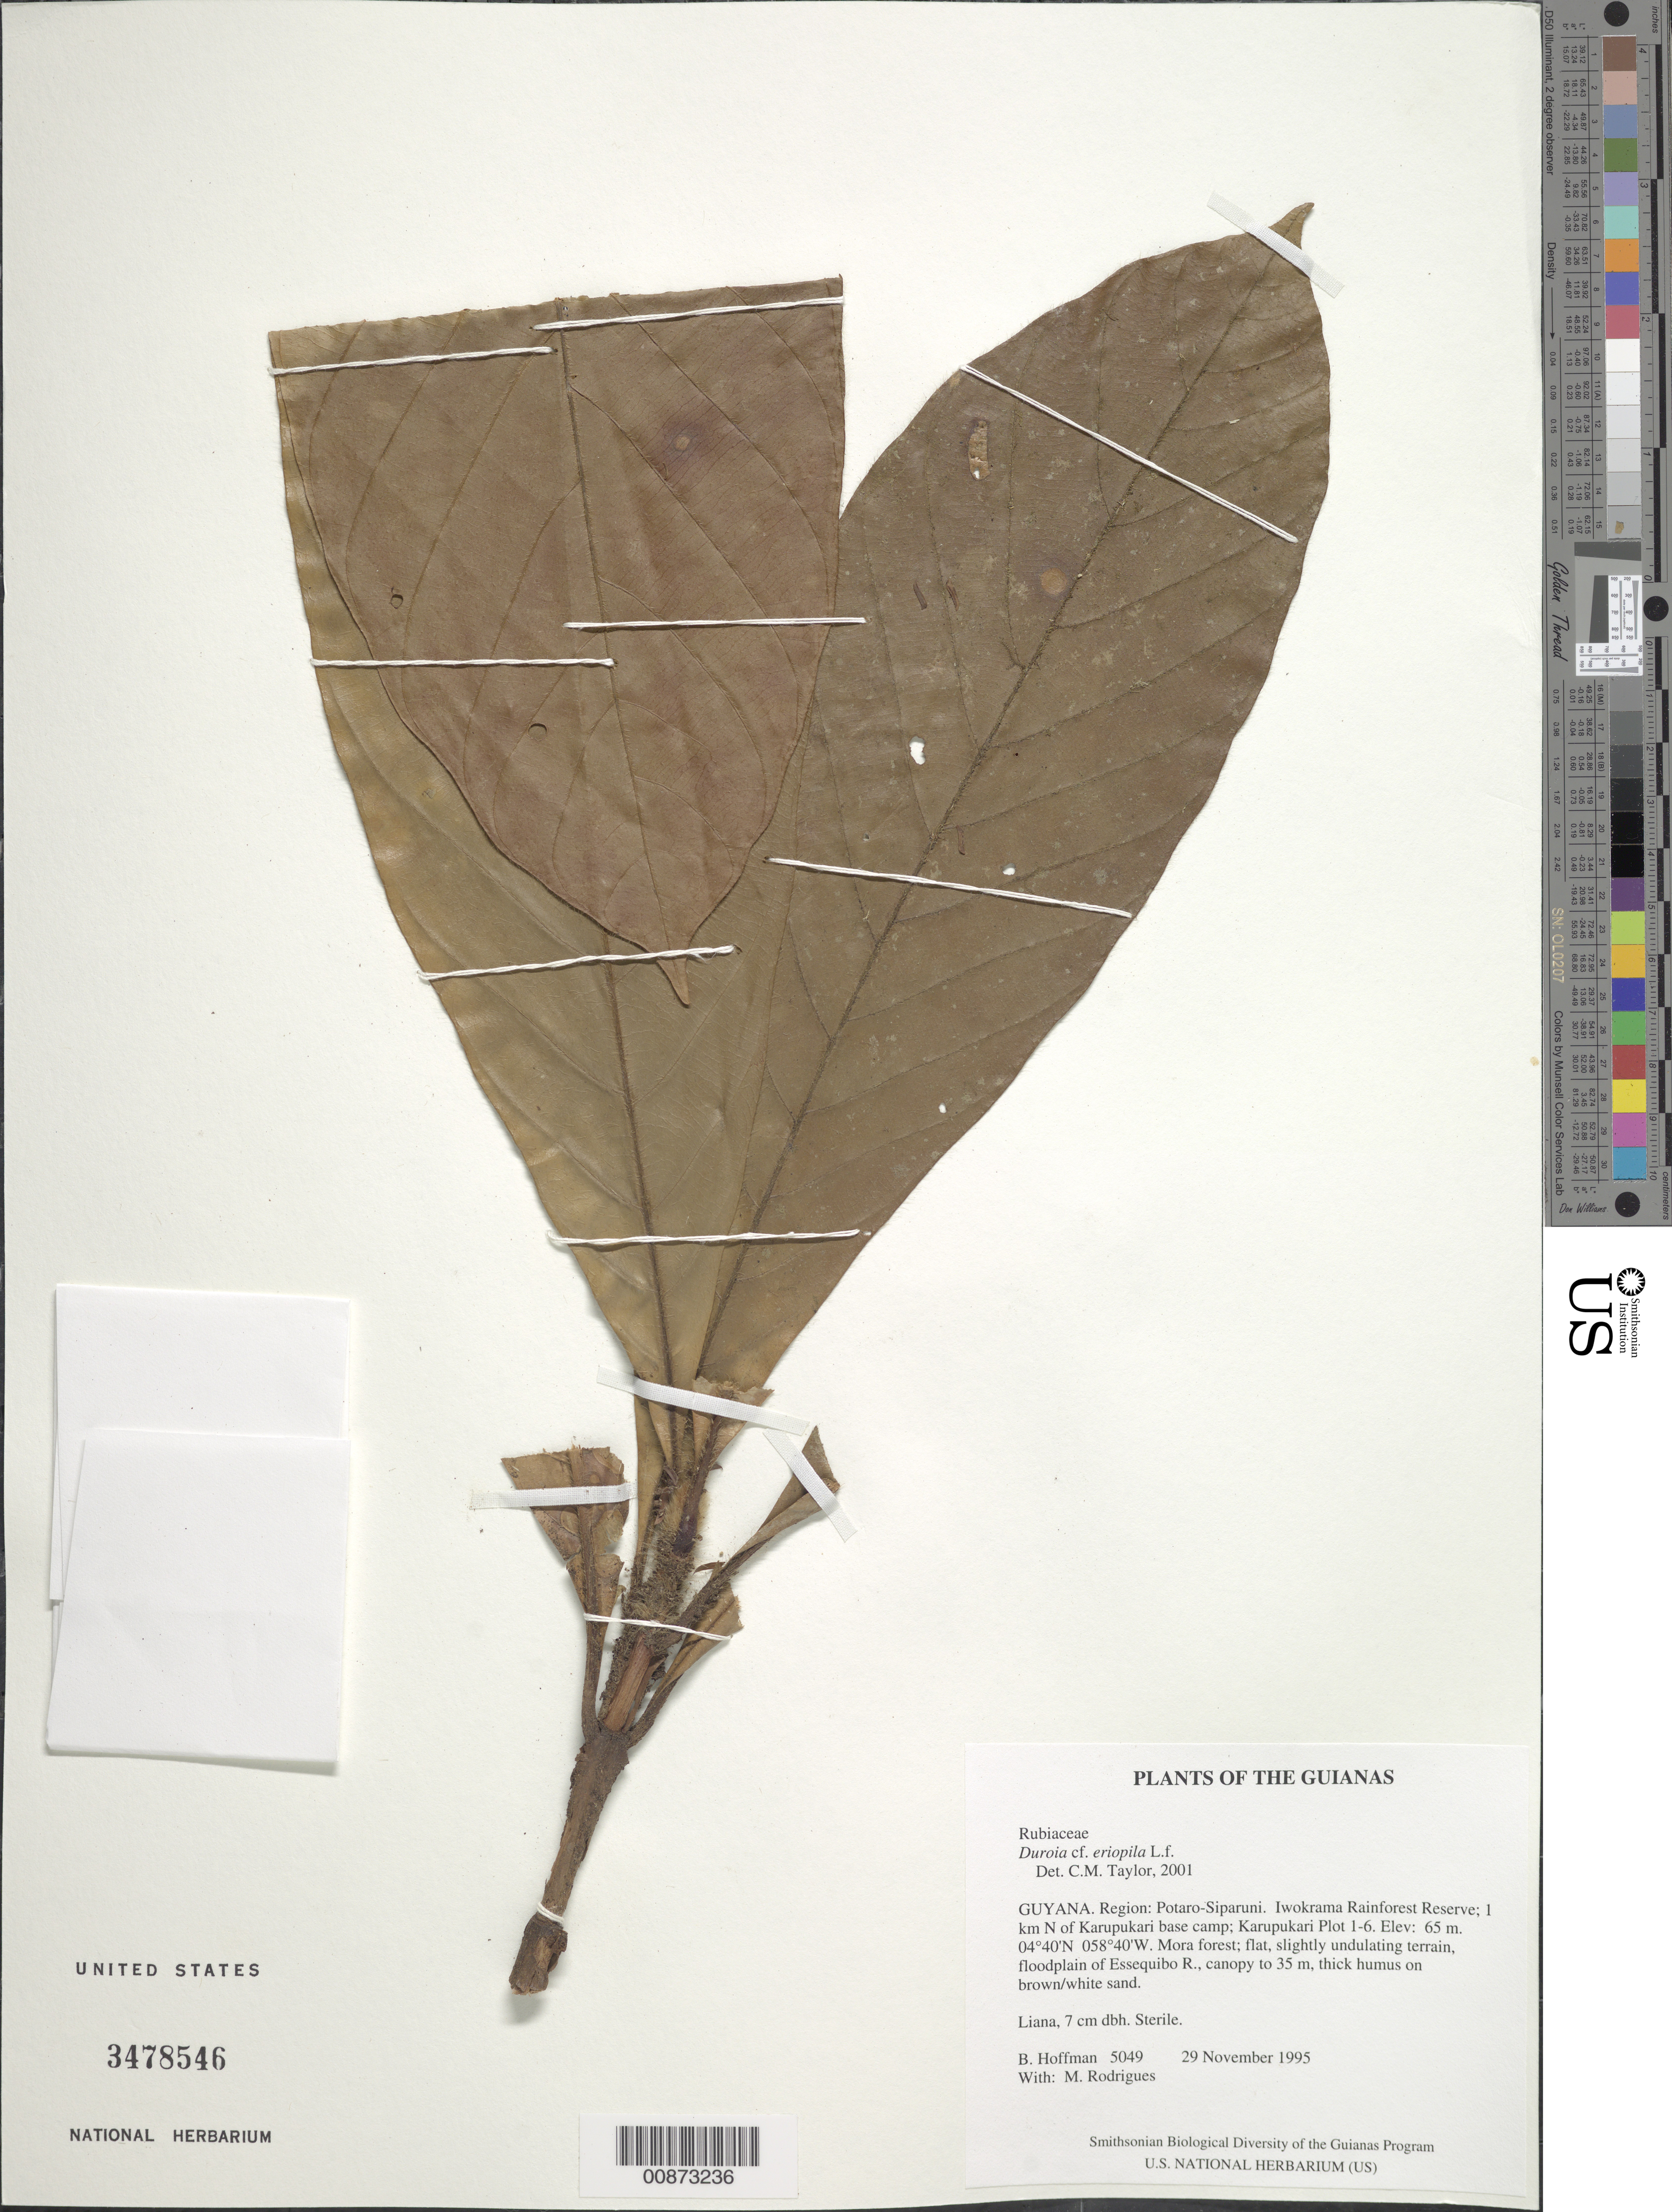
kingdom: Plantae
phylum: Tracheophyta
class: Magnoliopsida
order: Gentianales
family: Rubiaceae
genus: Duroia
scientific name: Duroia eriopila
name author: L. f.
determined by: Taylor, Charlotte M.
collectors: B. Hoffman & M. T. Rodrigues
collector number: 5049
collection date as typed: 29 November 1995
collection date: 1995-11-29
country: Guyana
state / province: Potaro-Siparuni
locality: Iwokrama Rainforest Reserve; 1 km N of Karupukari base camp; Karupukari Plot 1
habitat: Mora forest; flat, slightly undulating terrain, floodplain of Essequibo R., canopy to 35 m, thick humus on brown/white sand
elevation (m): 65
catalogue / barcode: US 3478546